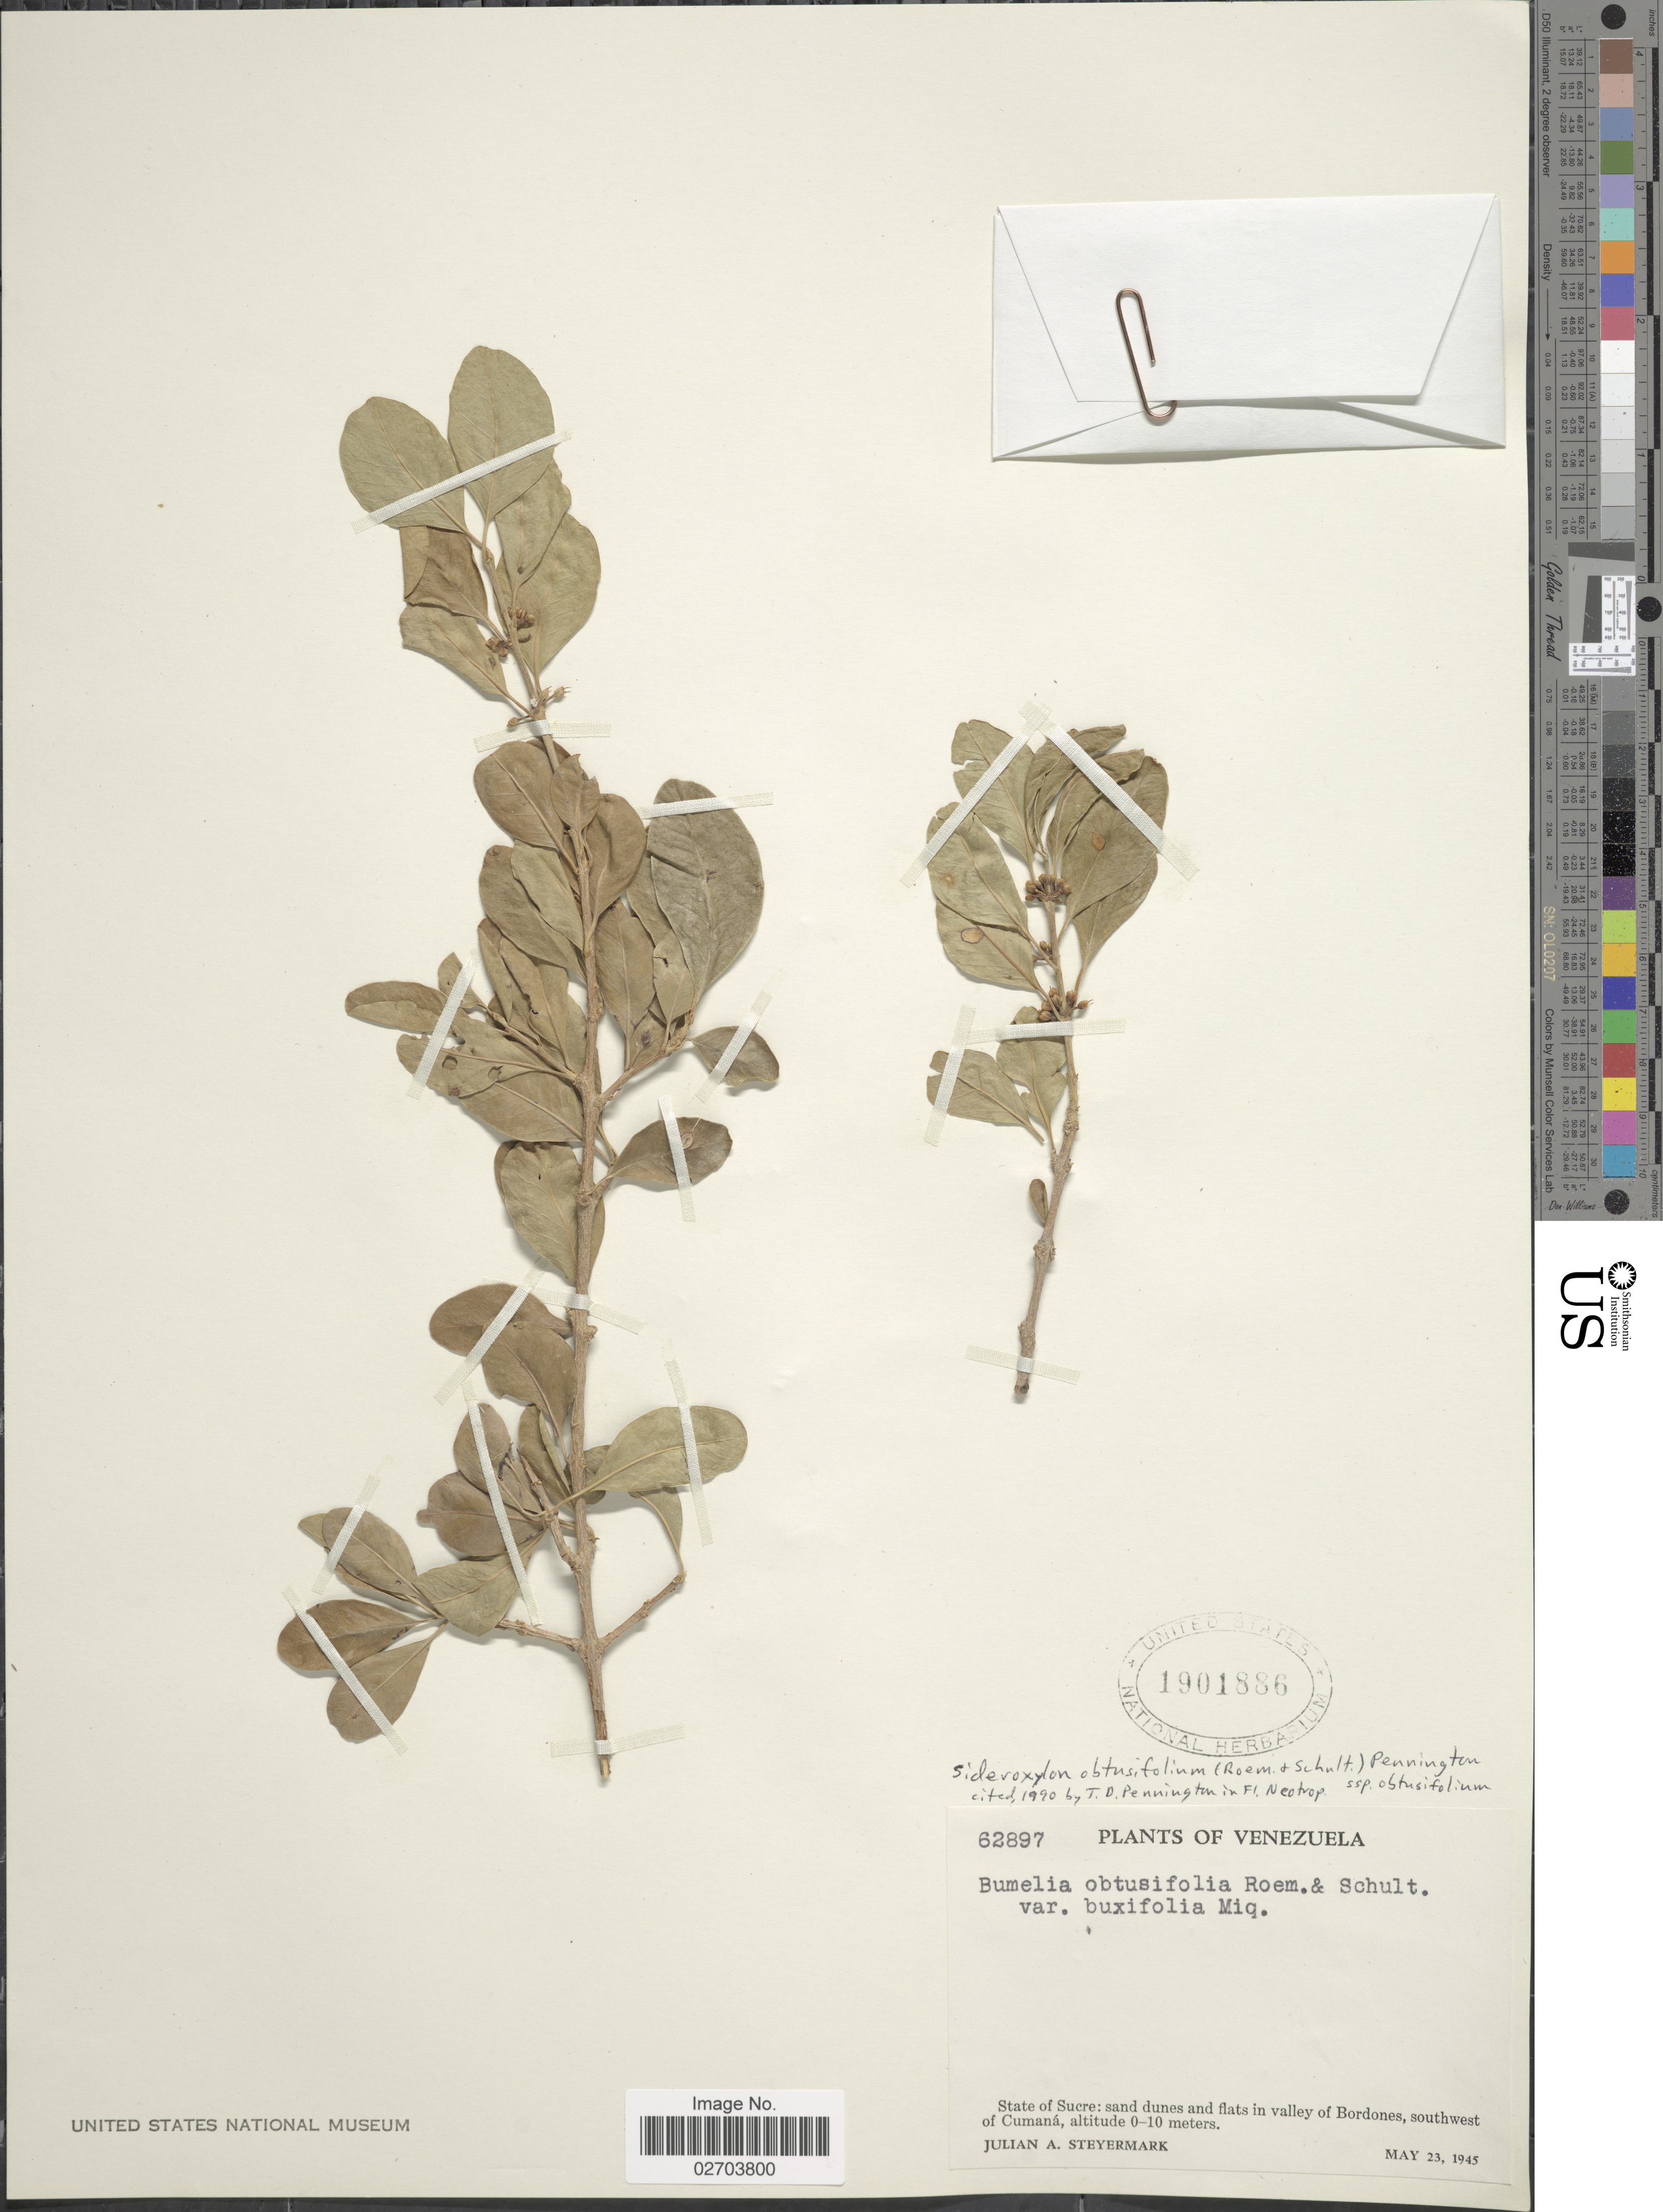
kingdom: Plantae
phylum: Tracheophyta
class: Magnoliopsida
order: Ericales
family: Sapotaceae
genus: Sideroxylon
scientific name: Sideroxylon obtusifolium subsp. obtusifolium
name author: (Roem. & Schult.) T.D. Penn.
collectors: J. Steyermark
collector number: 62897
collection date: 1945-05-23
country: Venezuela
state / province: Sucre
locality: Sand dunes and flats in valley of Bordones, southwest of Cumana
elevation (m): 0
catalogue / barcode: US 1901886